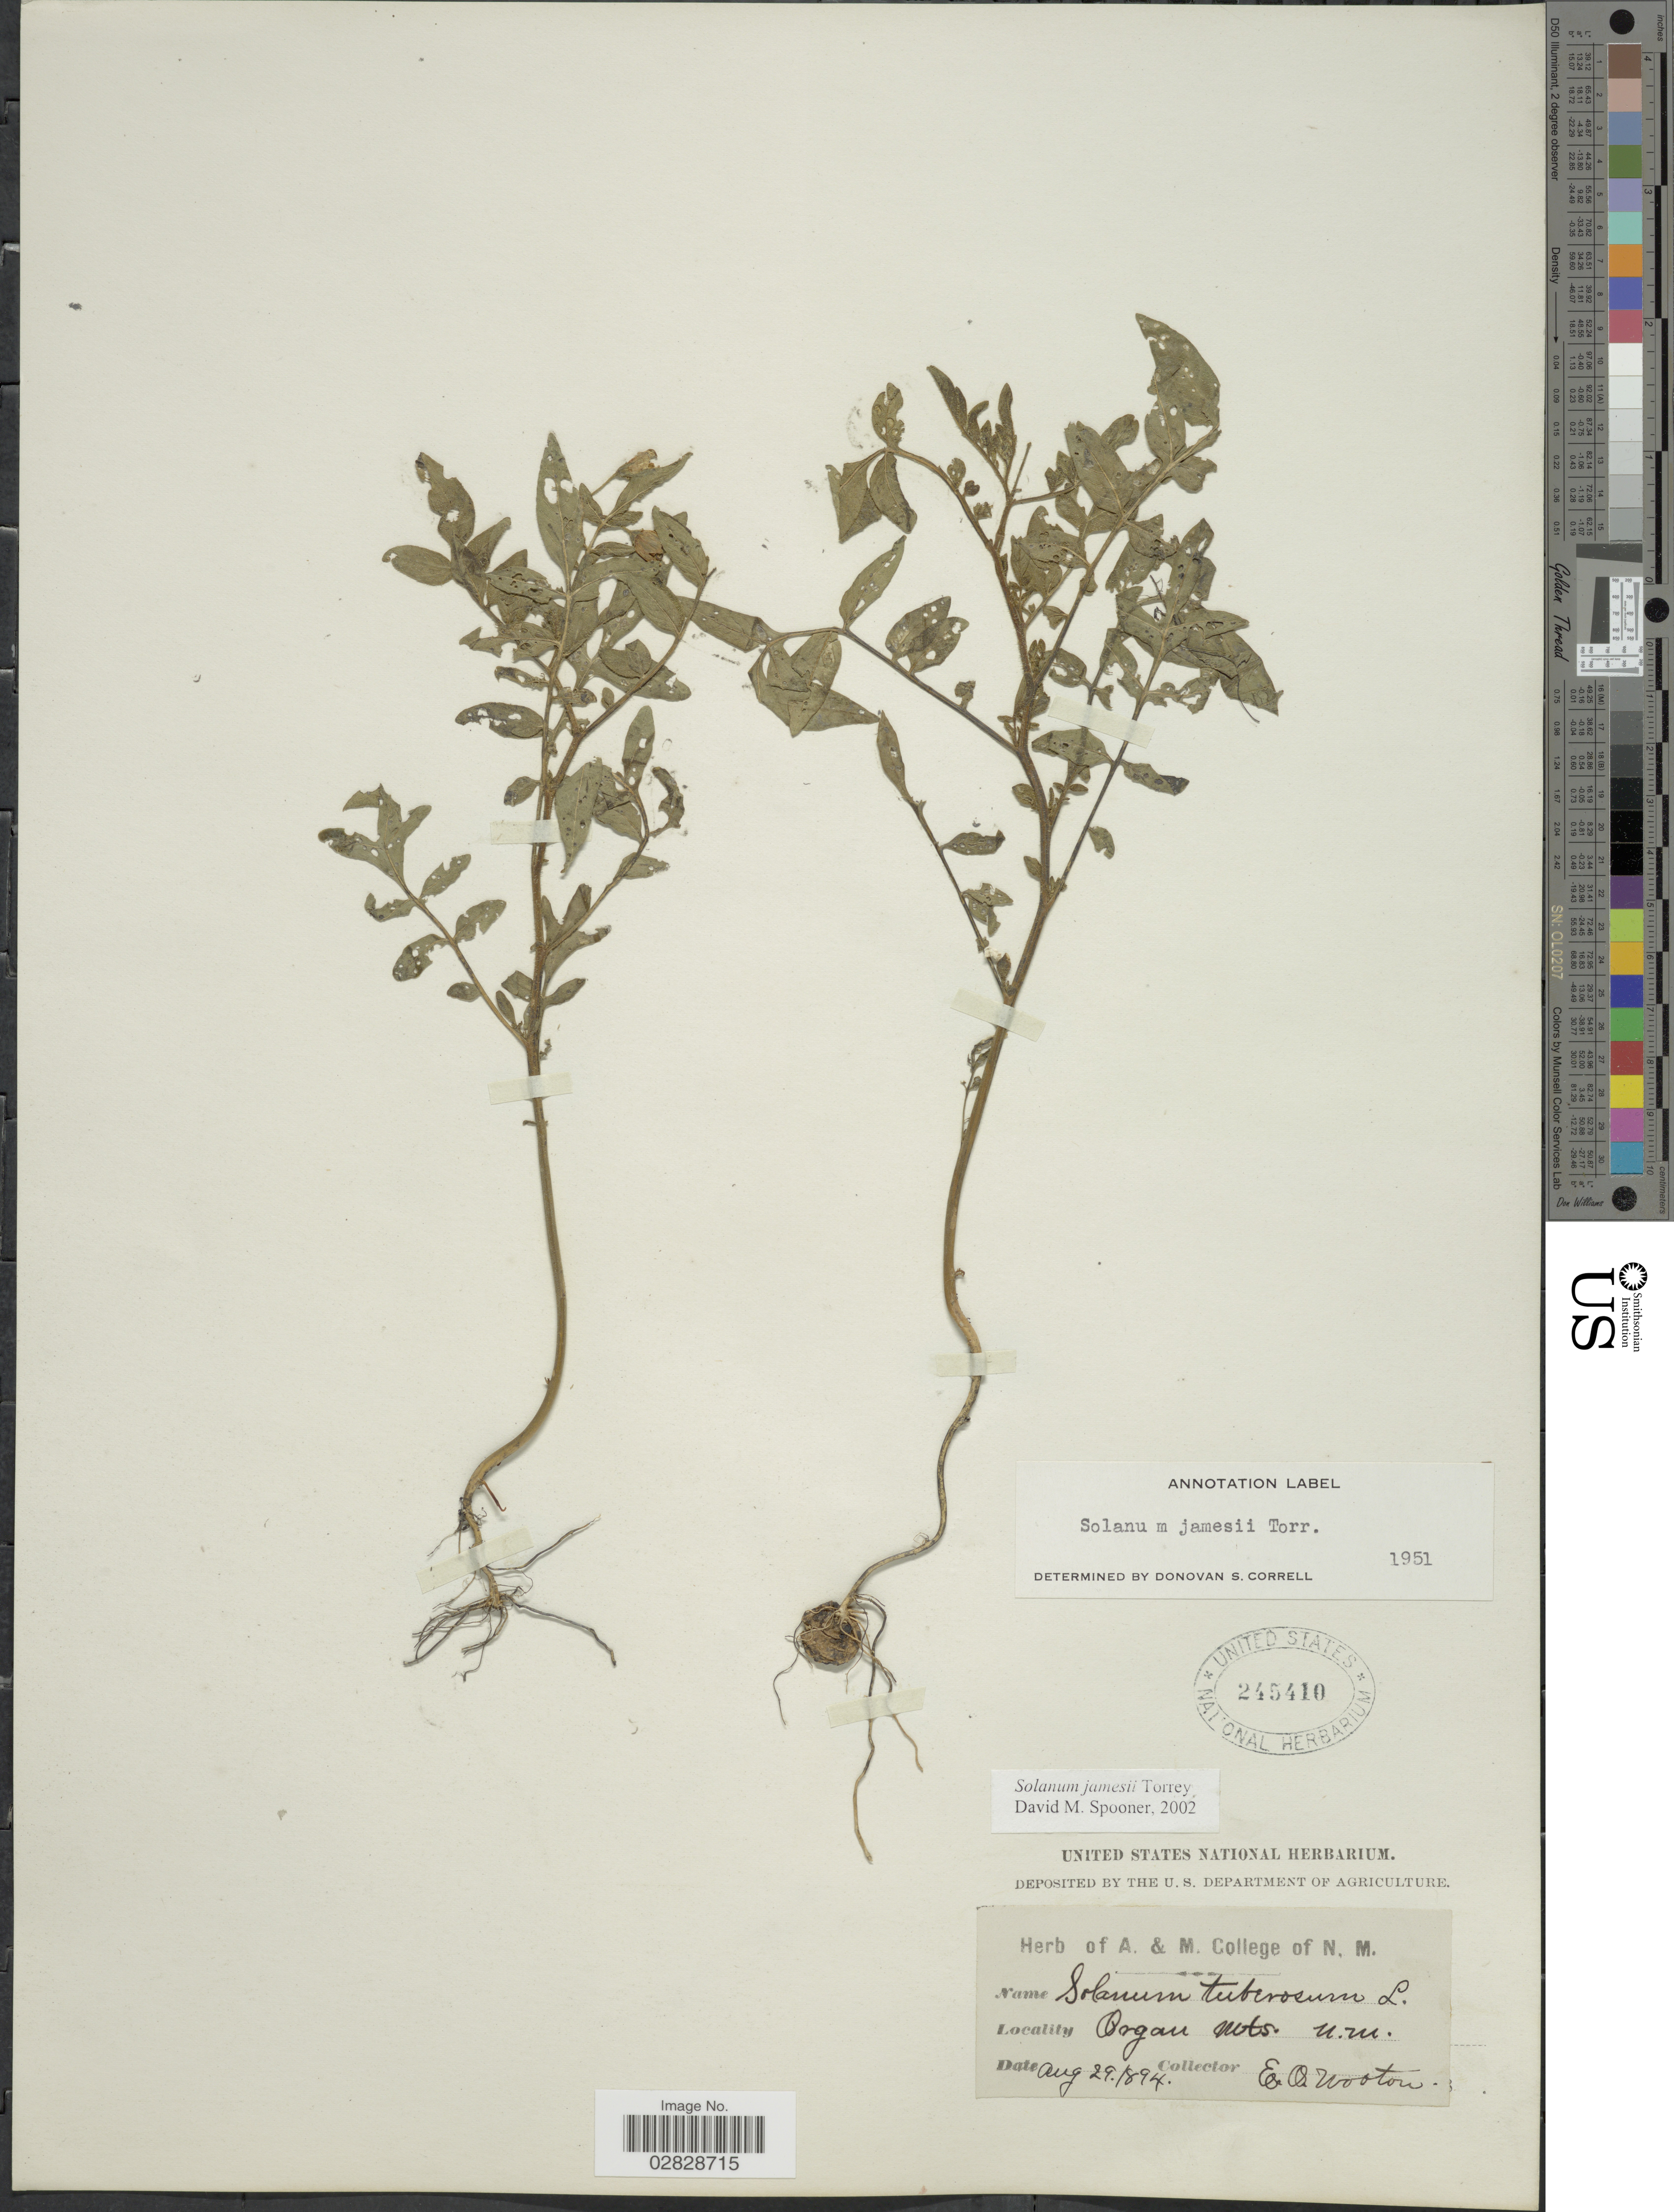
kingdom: Plantae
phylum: Tracheophyta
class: Magnoliopsida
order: Solanales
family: Solanaceae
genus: Solanum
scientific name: Solanum jamesii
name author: Torr.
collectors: E. O. Wooton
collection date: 1894-08-29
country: United States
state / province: New Mexico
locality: Organ Mts.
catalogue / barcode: US 245410